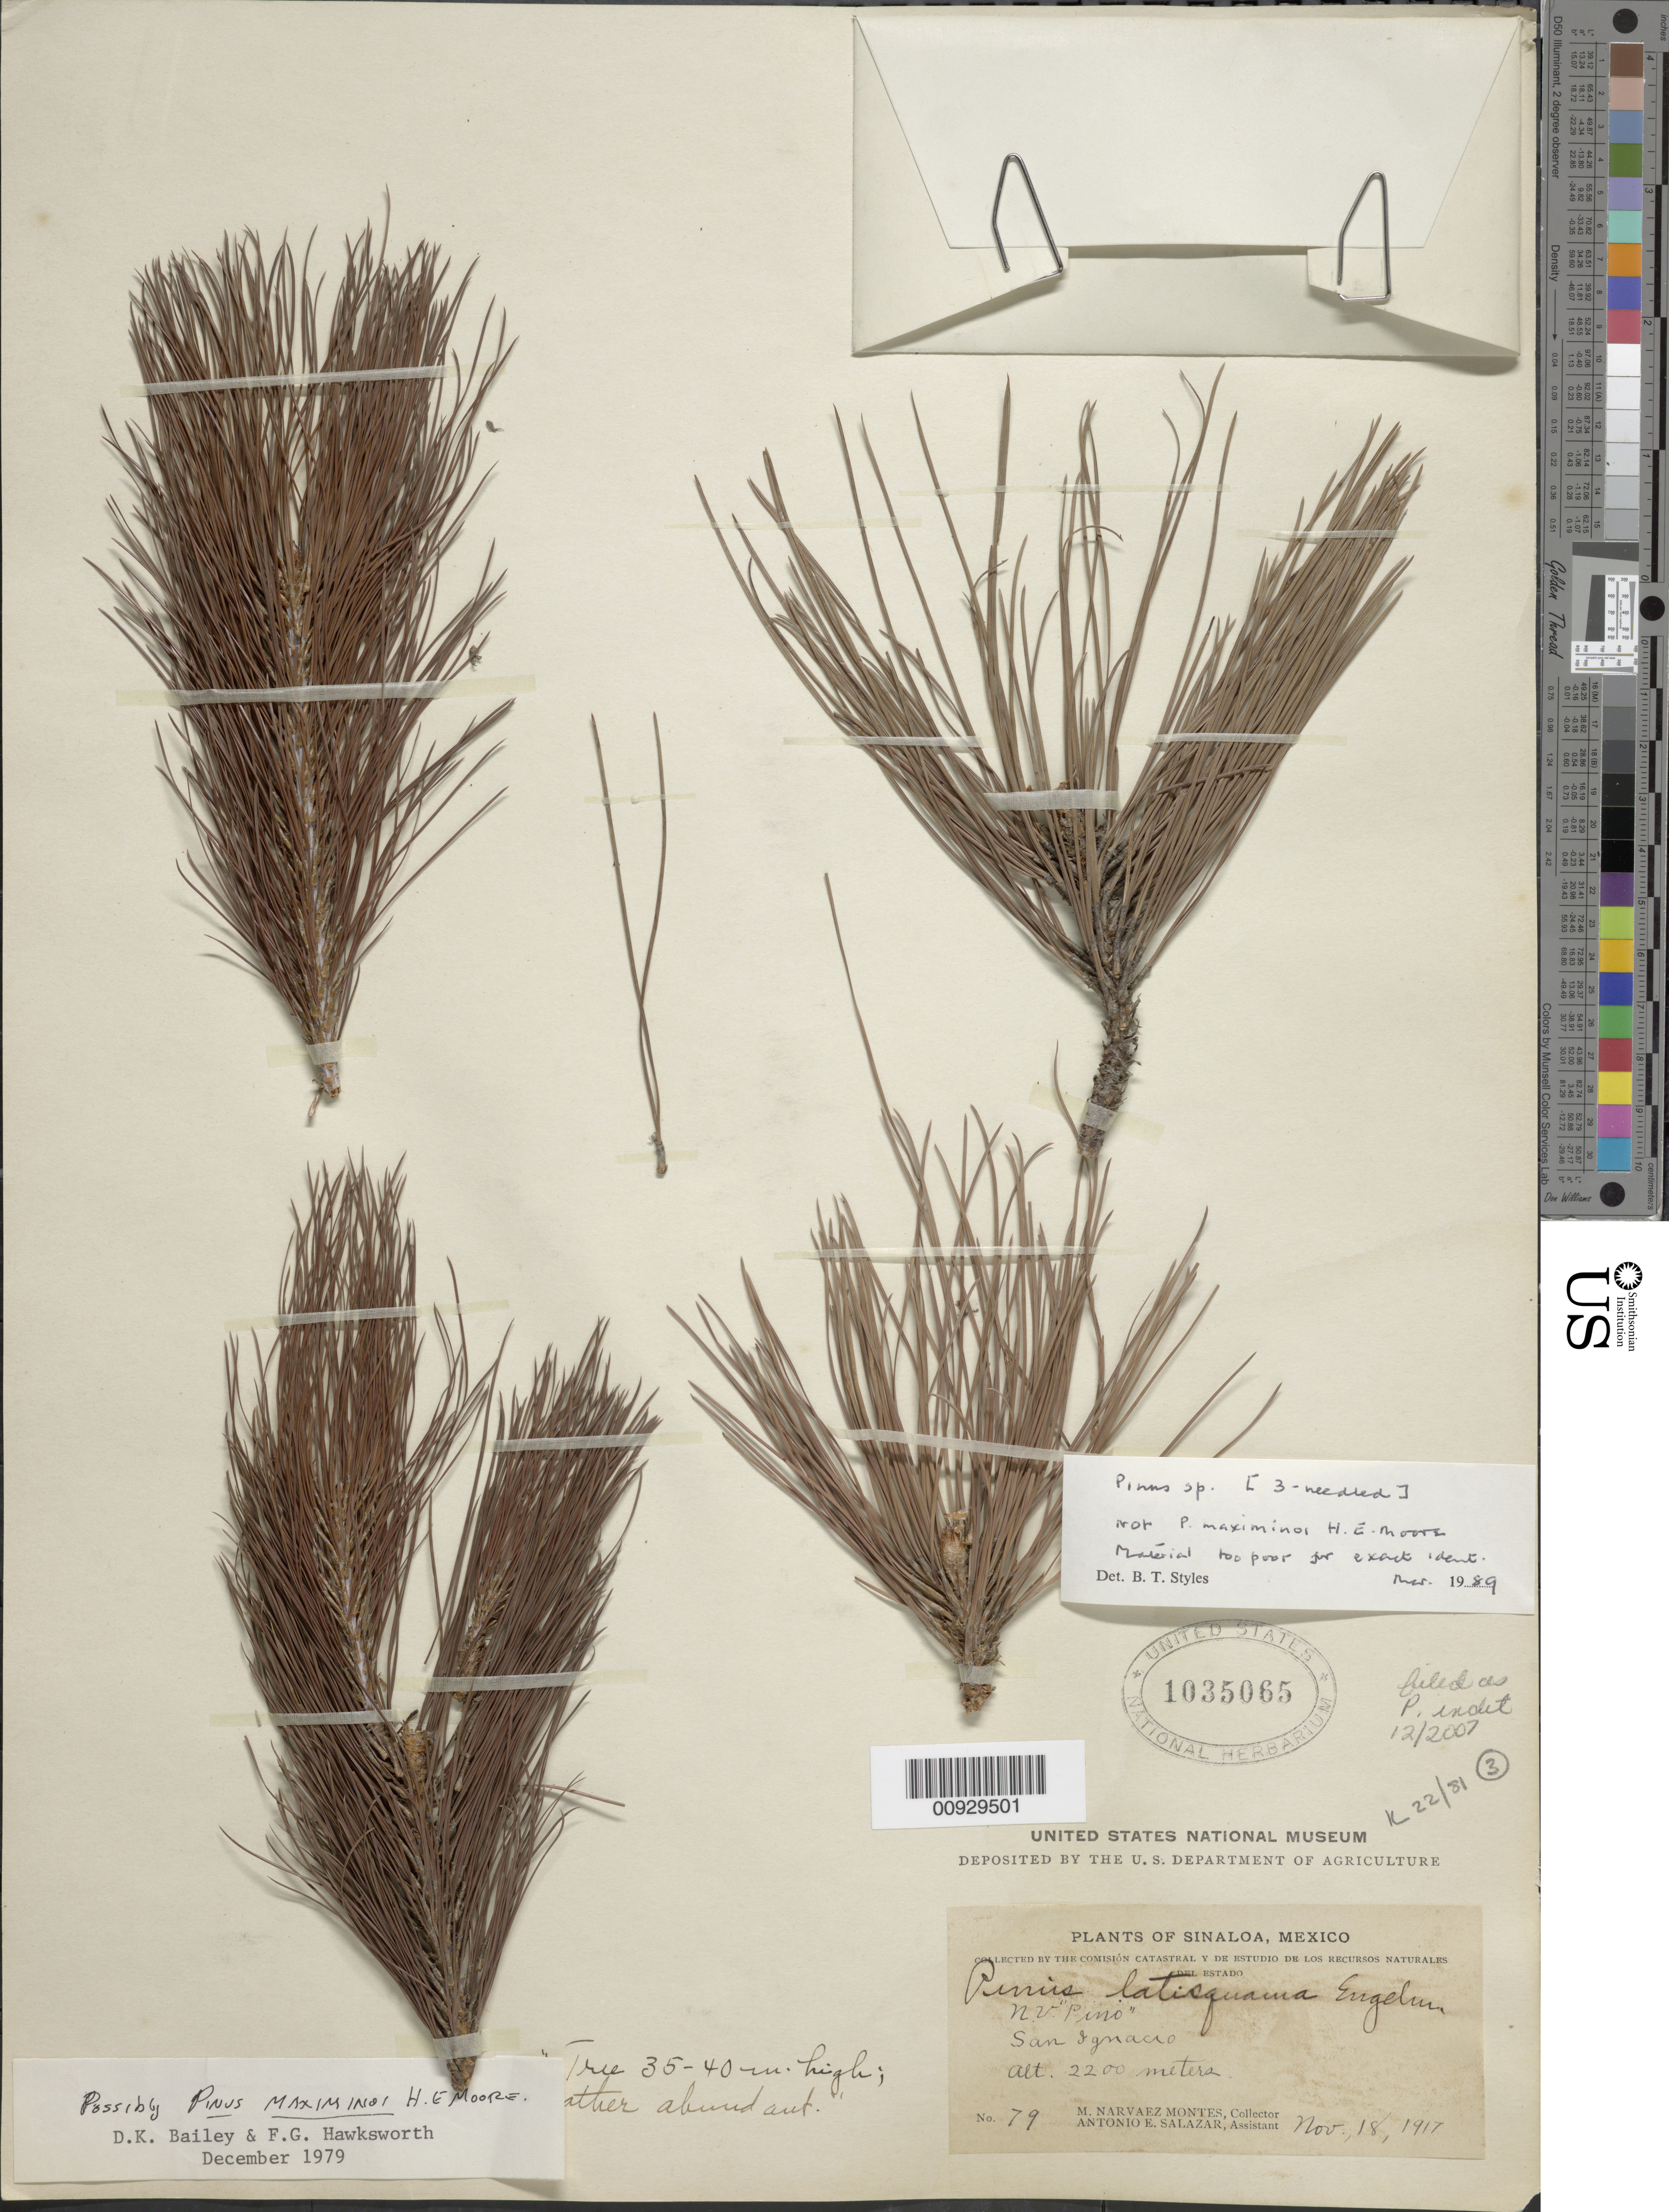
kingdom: Plantae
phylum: Tracheophyta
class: Pinopsida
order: Pinales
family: Pinaceae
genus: Pinus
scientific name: Pinus sp.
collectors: M. Narvaez-Montes & A. E. Salazar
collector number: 79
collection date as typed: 18 Nov 1917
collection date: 1917-11-18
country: Mexico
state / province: Sinaloa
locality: San Ignacio.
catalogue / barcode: US 1035065